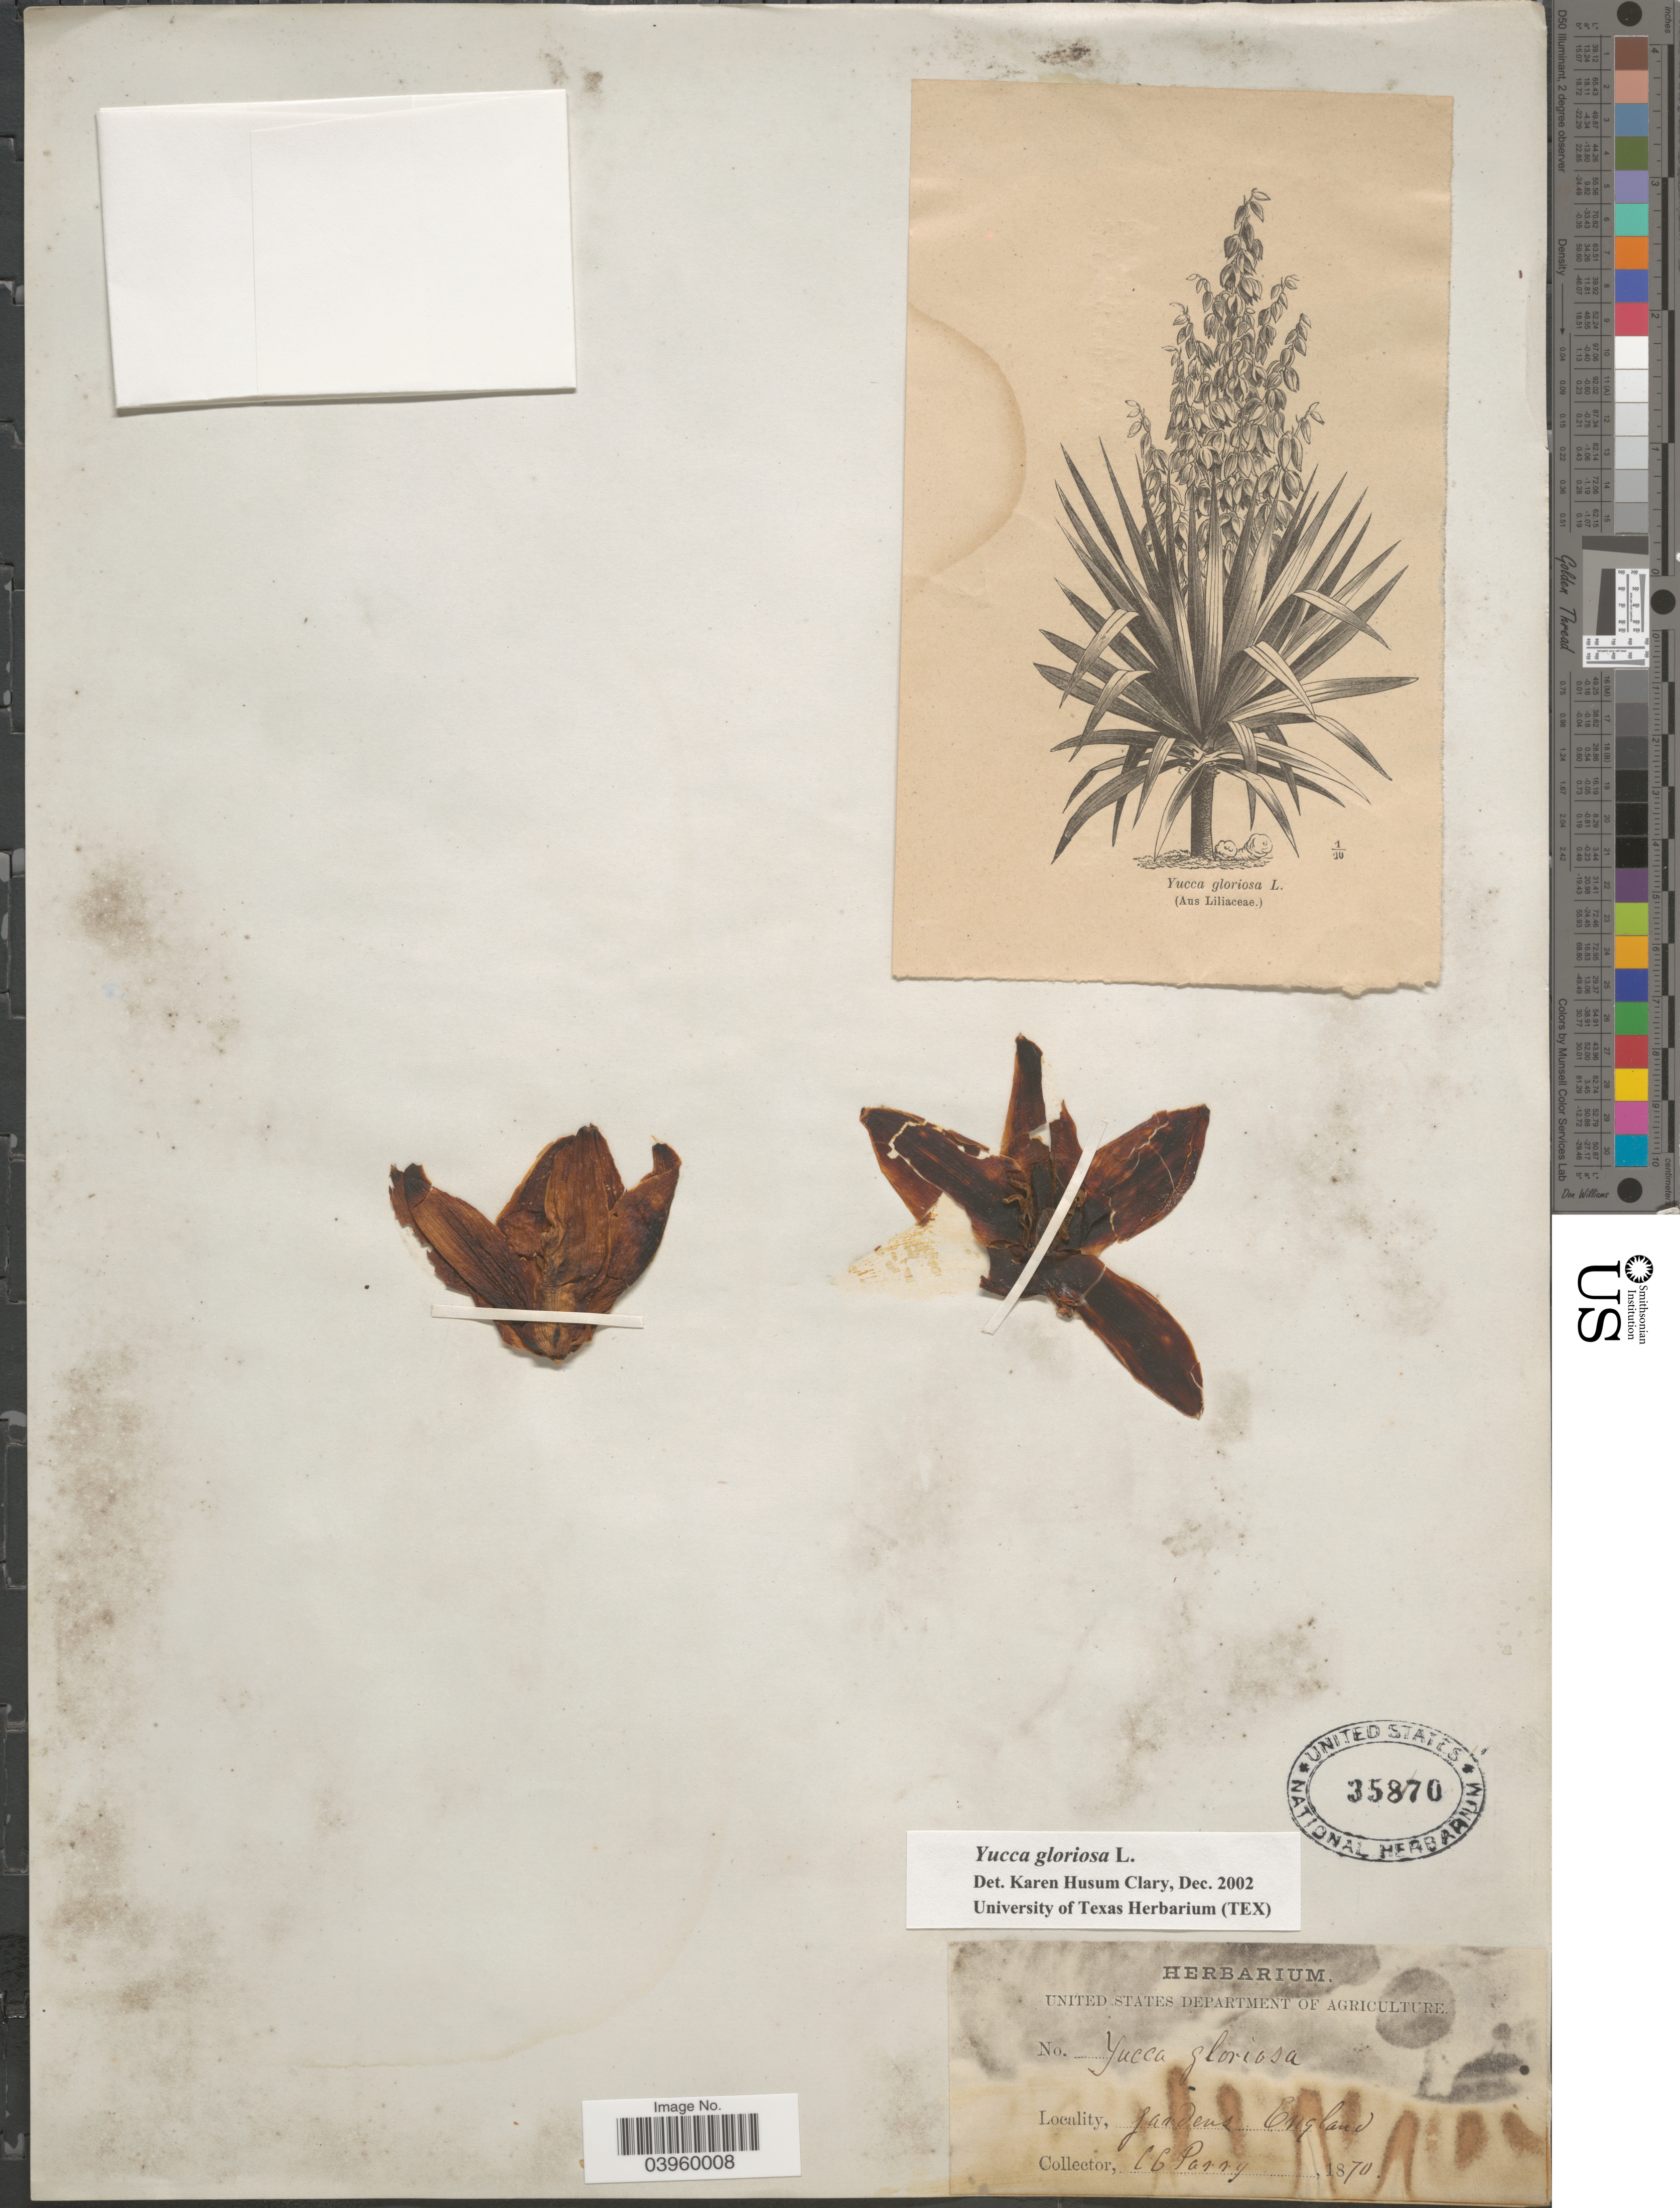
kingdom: Plantae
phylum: Tracheophyta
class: Liliopsida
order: Asparagales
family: Asparagaceae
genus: Yucca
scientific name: Yucca gloriosa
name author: L.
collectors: C. Parry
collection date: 1870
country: United Kingdom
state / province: England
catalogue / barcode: US 35870